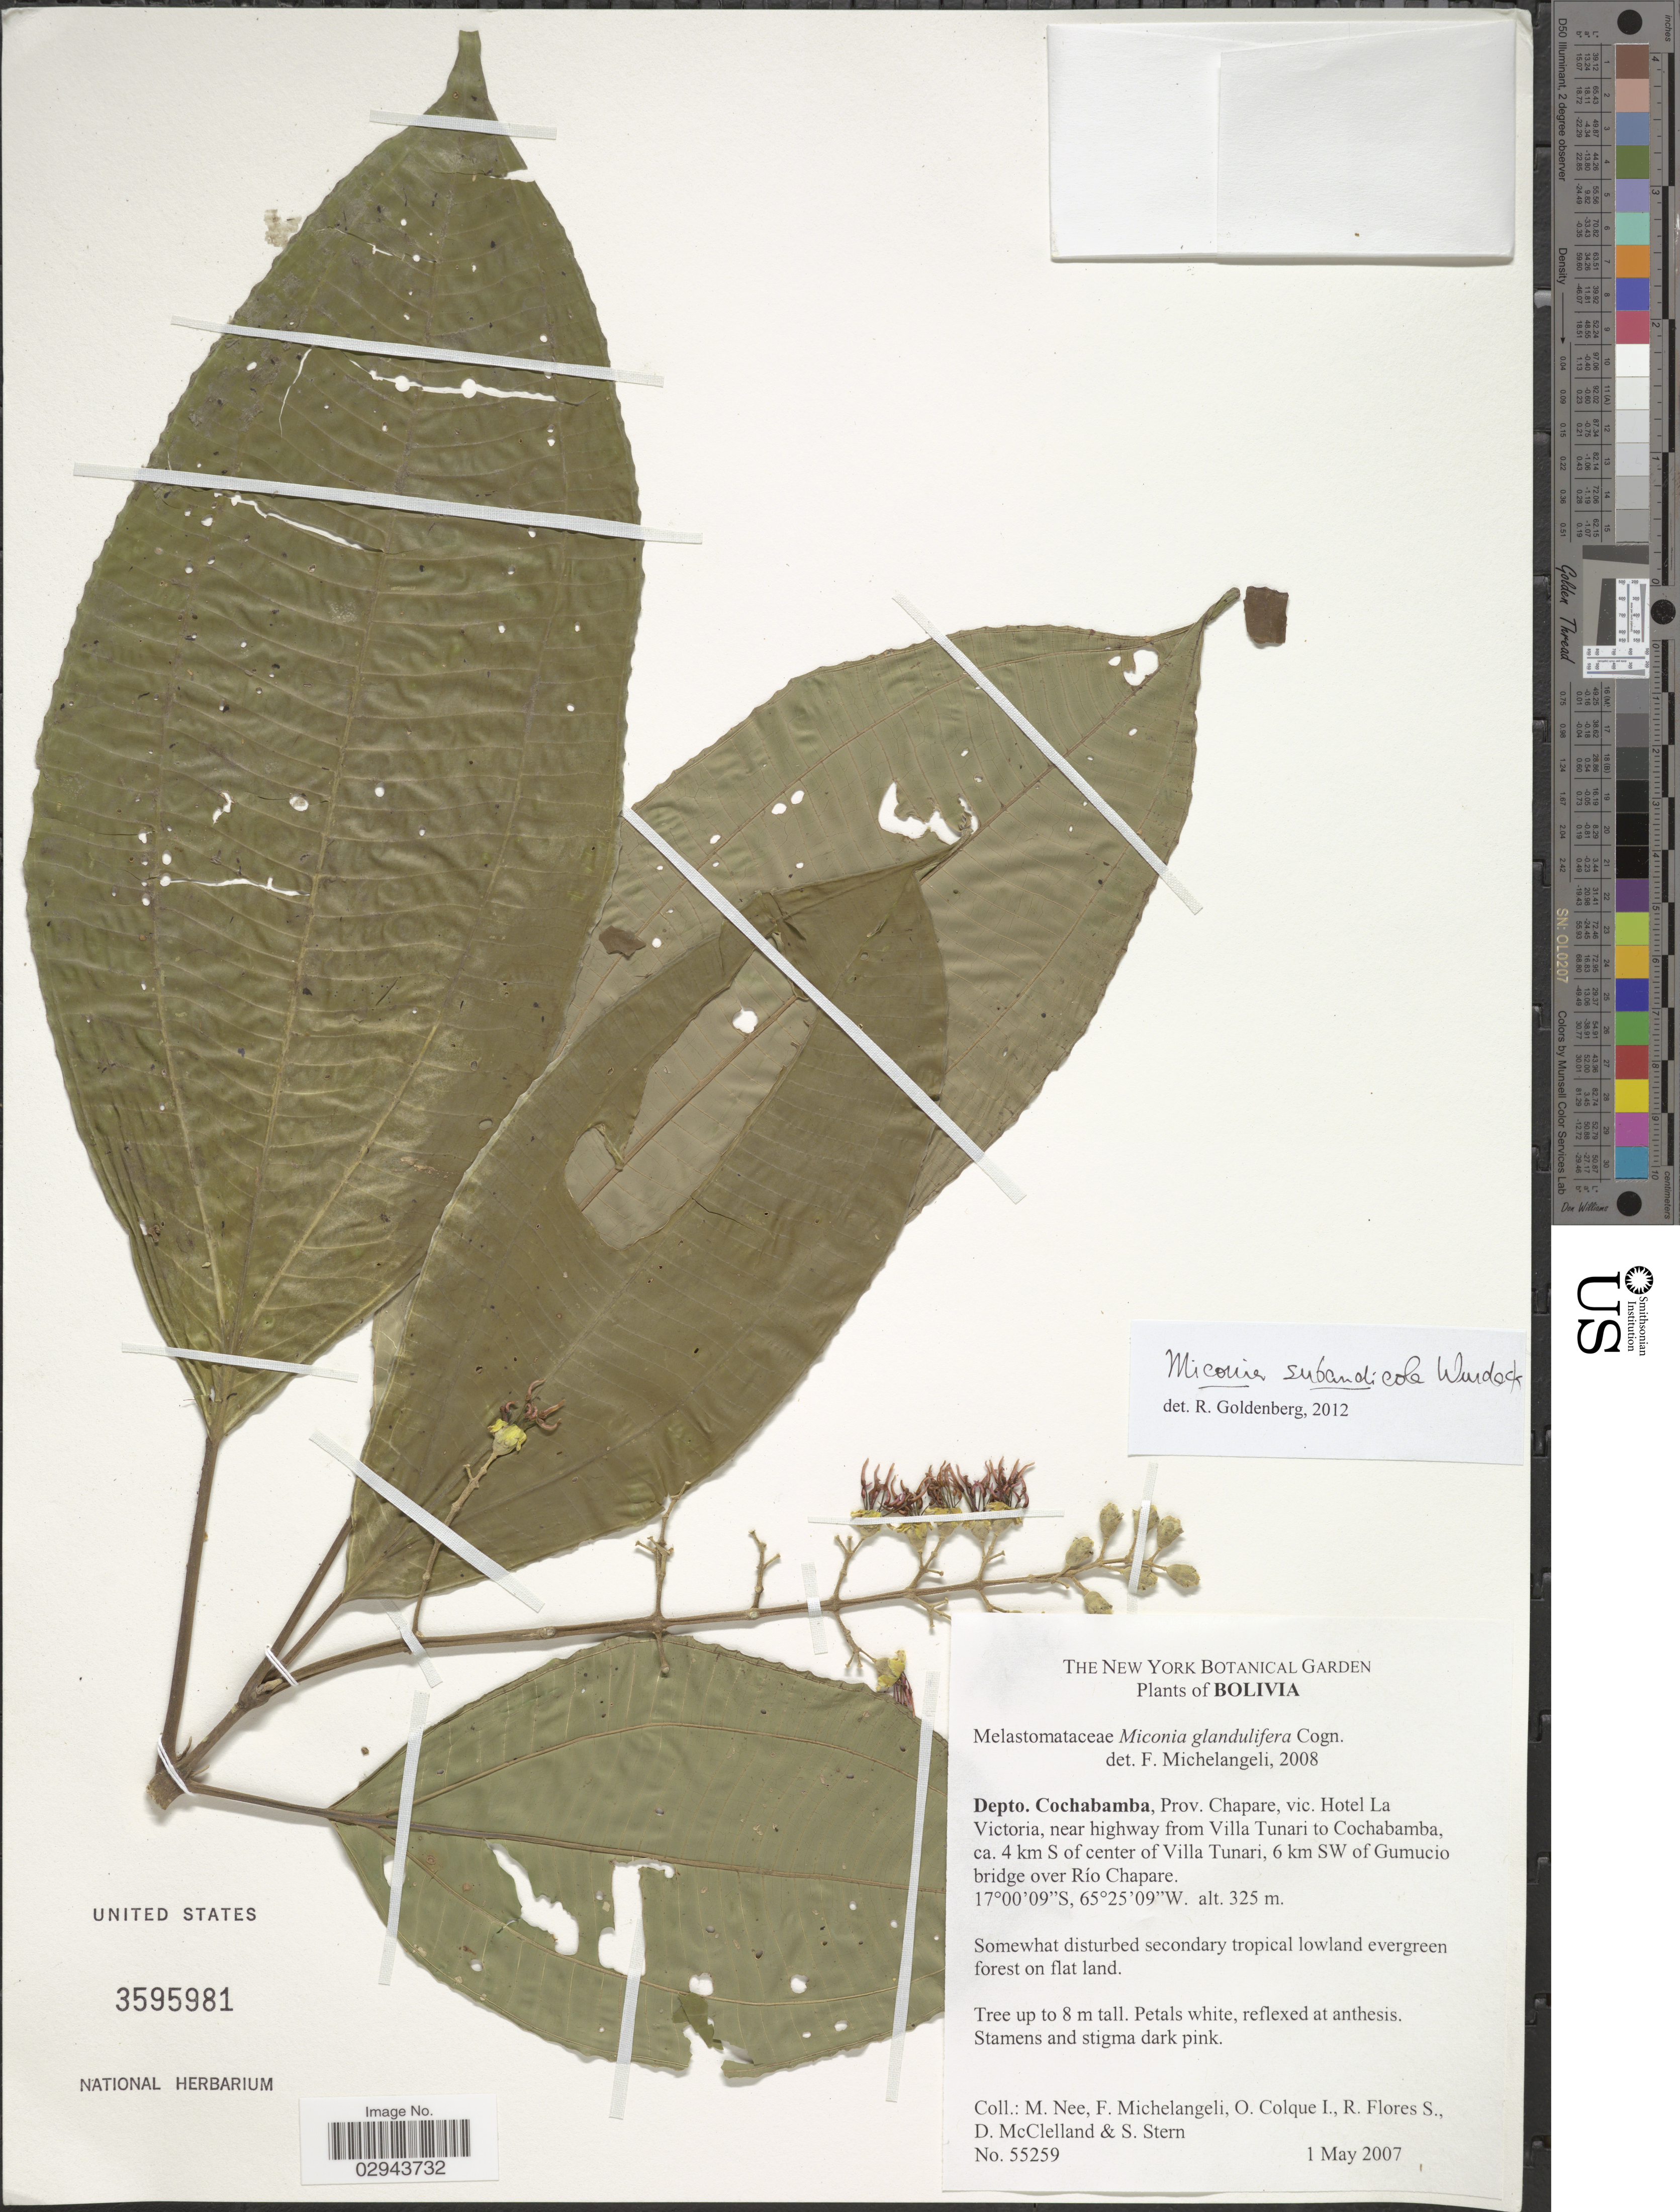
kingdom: Plantae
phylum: Tracheophyta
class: Magnoliopsida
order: Myrtales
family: Melastomataceae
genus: Miconia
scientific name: Miconia subandicola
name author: Wurdack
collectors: M. Nee, F. Michelangeli, O. Colque, R. Flores S. & et al.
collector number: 55259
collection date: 2007-05-01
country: Bolivia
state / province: Cochabamba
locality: Prov. Chapare, vic. Hotel La Victoria, near highway from Villa Tunari to Cochabamba, ca. 4 km S of center of Villa Tunari, 6 km SW of Gumucio bridge over Río Chapare.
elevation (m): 325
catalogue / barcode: US 3595981